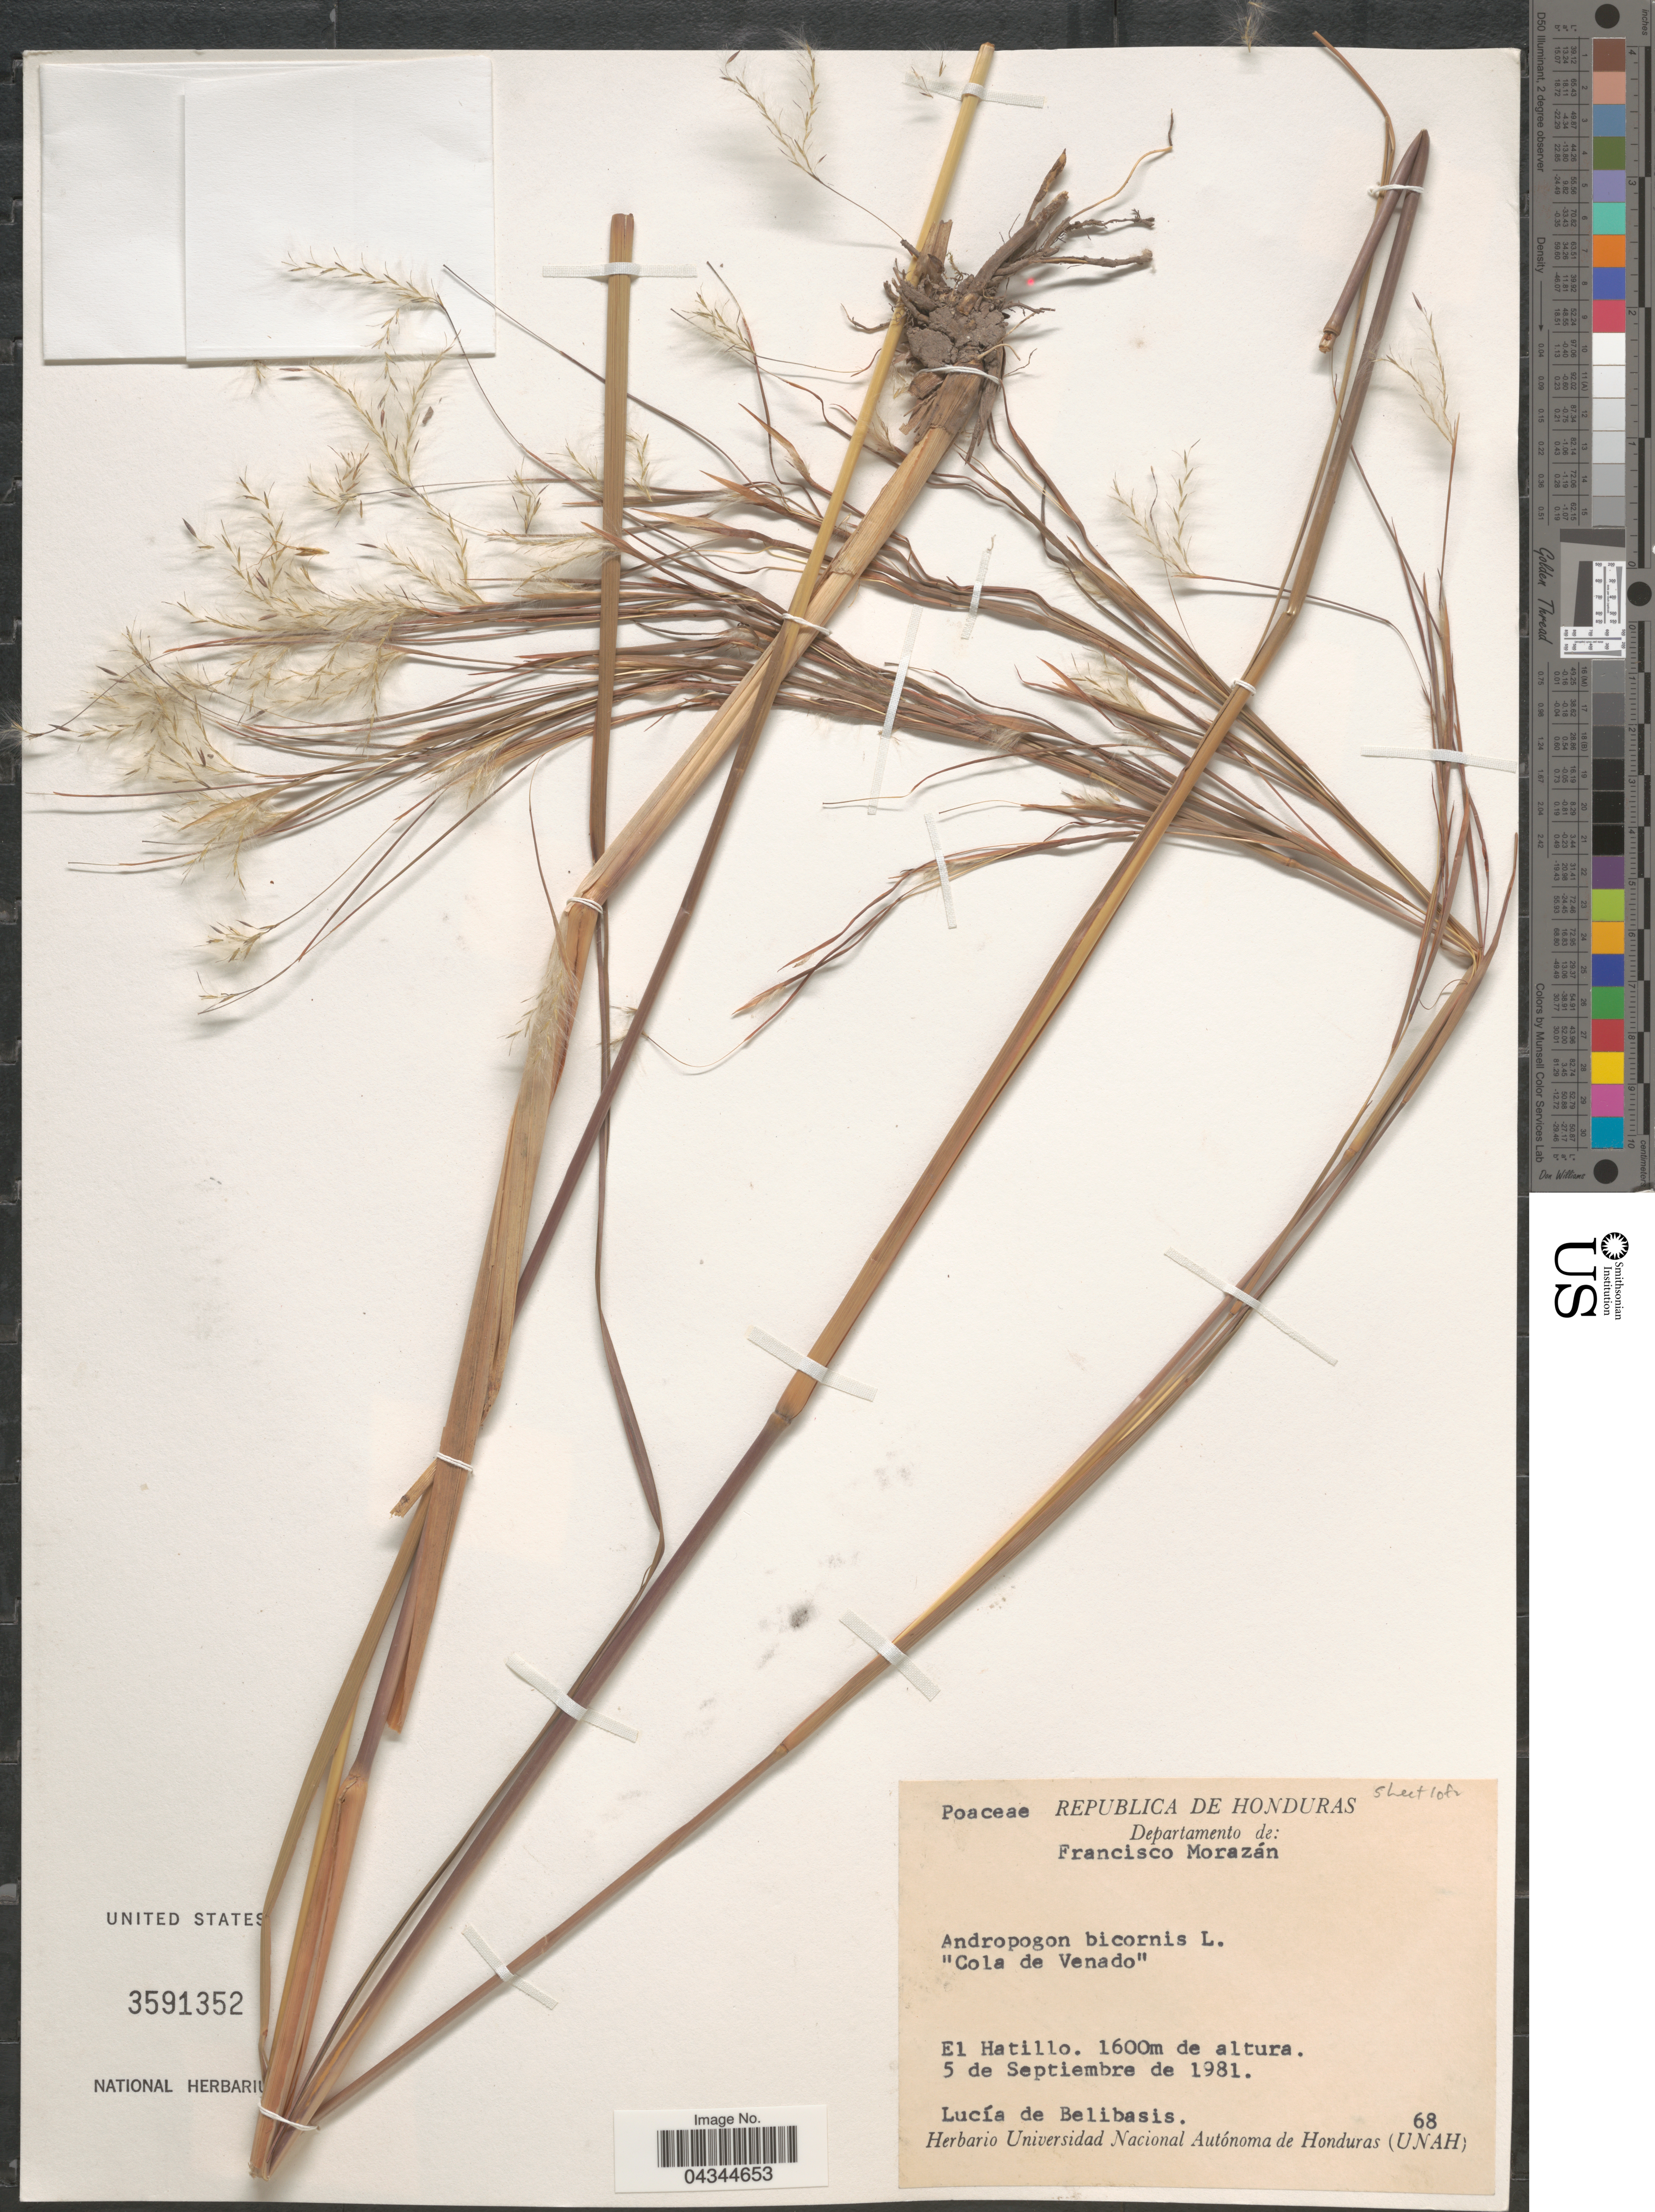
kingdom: Plantae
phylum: Tracheophyta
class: Liliopsida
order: Poales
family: Poaceae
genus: Andropogon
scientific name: Andropogon bicornis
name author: L.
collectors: L. De Belibasis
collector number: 68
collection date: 1981-09-05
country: Honduras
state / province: Fco. Morazán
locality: Republica de Honduras. Departamento de: Francisco Morazán. El Hatillo.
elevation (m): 1600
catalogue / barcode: US 3591352